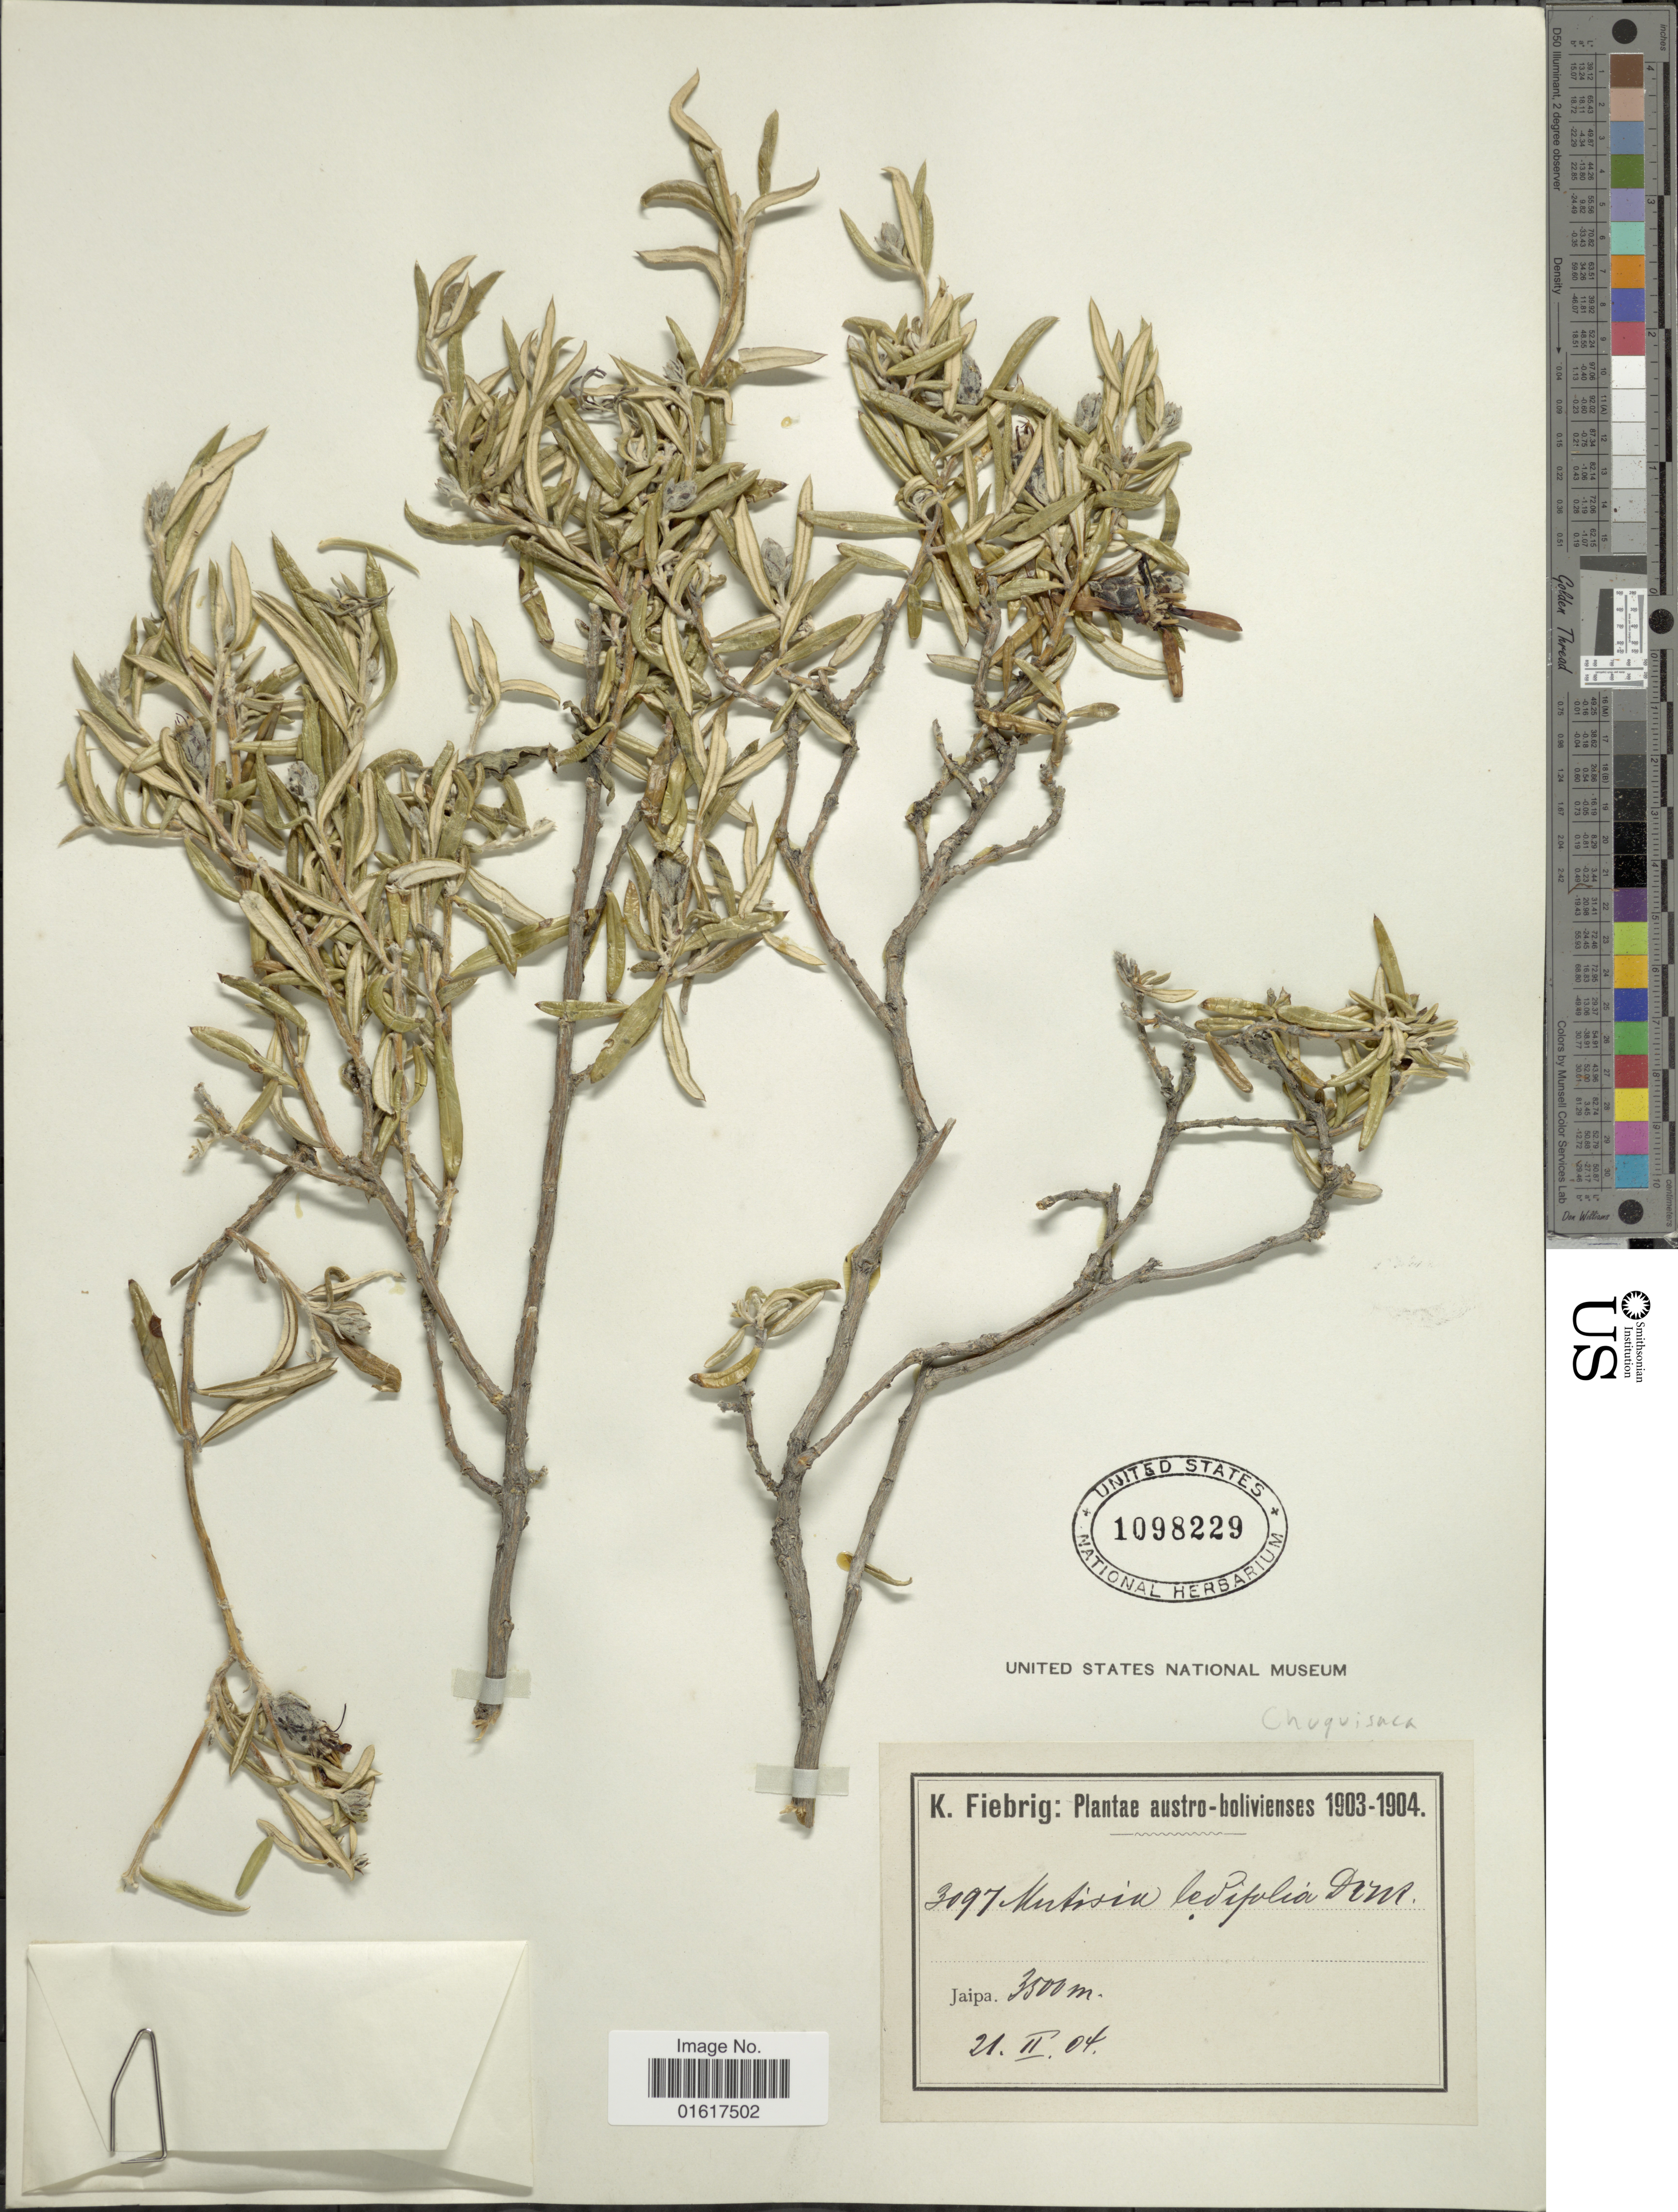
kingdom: Plantae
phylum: Tracheophyta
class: Magnoliopsida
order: Asterales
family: Asteraceae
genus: Mutisia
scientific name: Mutisia ledifolia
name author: Decne. ex Wedd.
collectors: K. Fiebrig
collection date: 1904-02-21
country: Bolivia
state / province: Chuquisaca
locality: Jaipa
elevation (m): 3500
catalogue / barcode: US 1098229